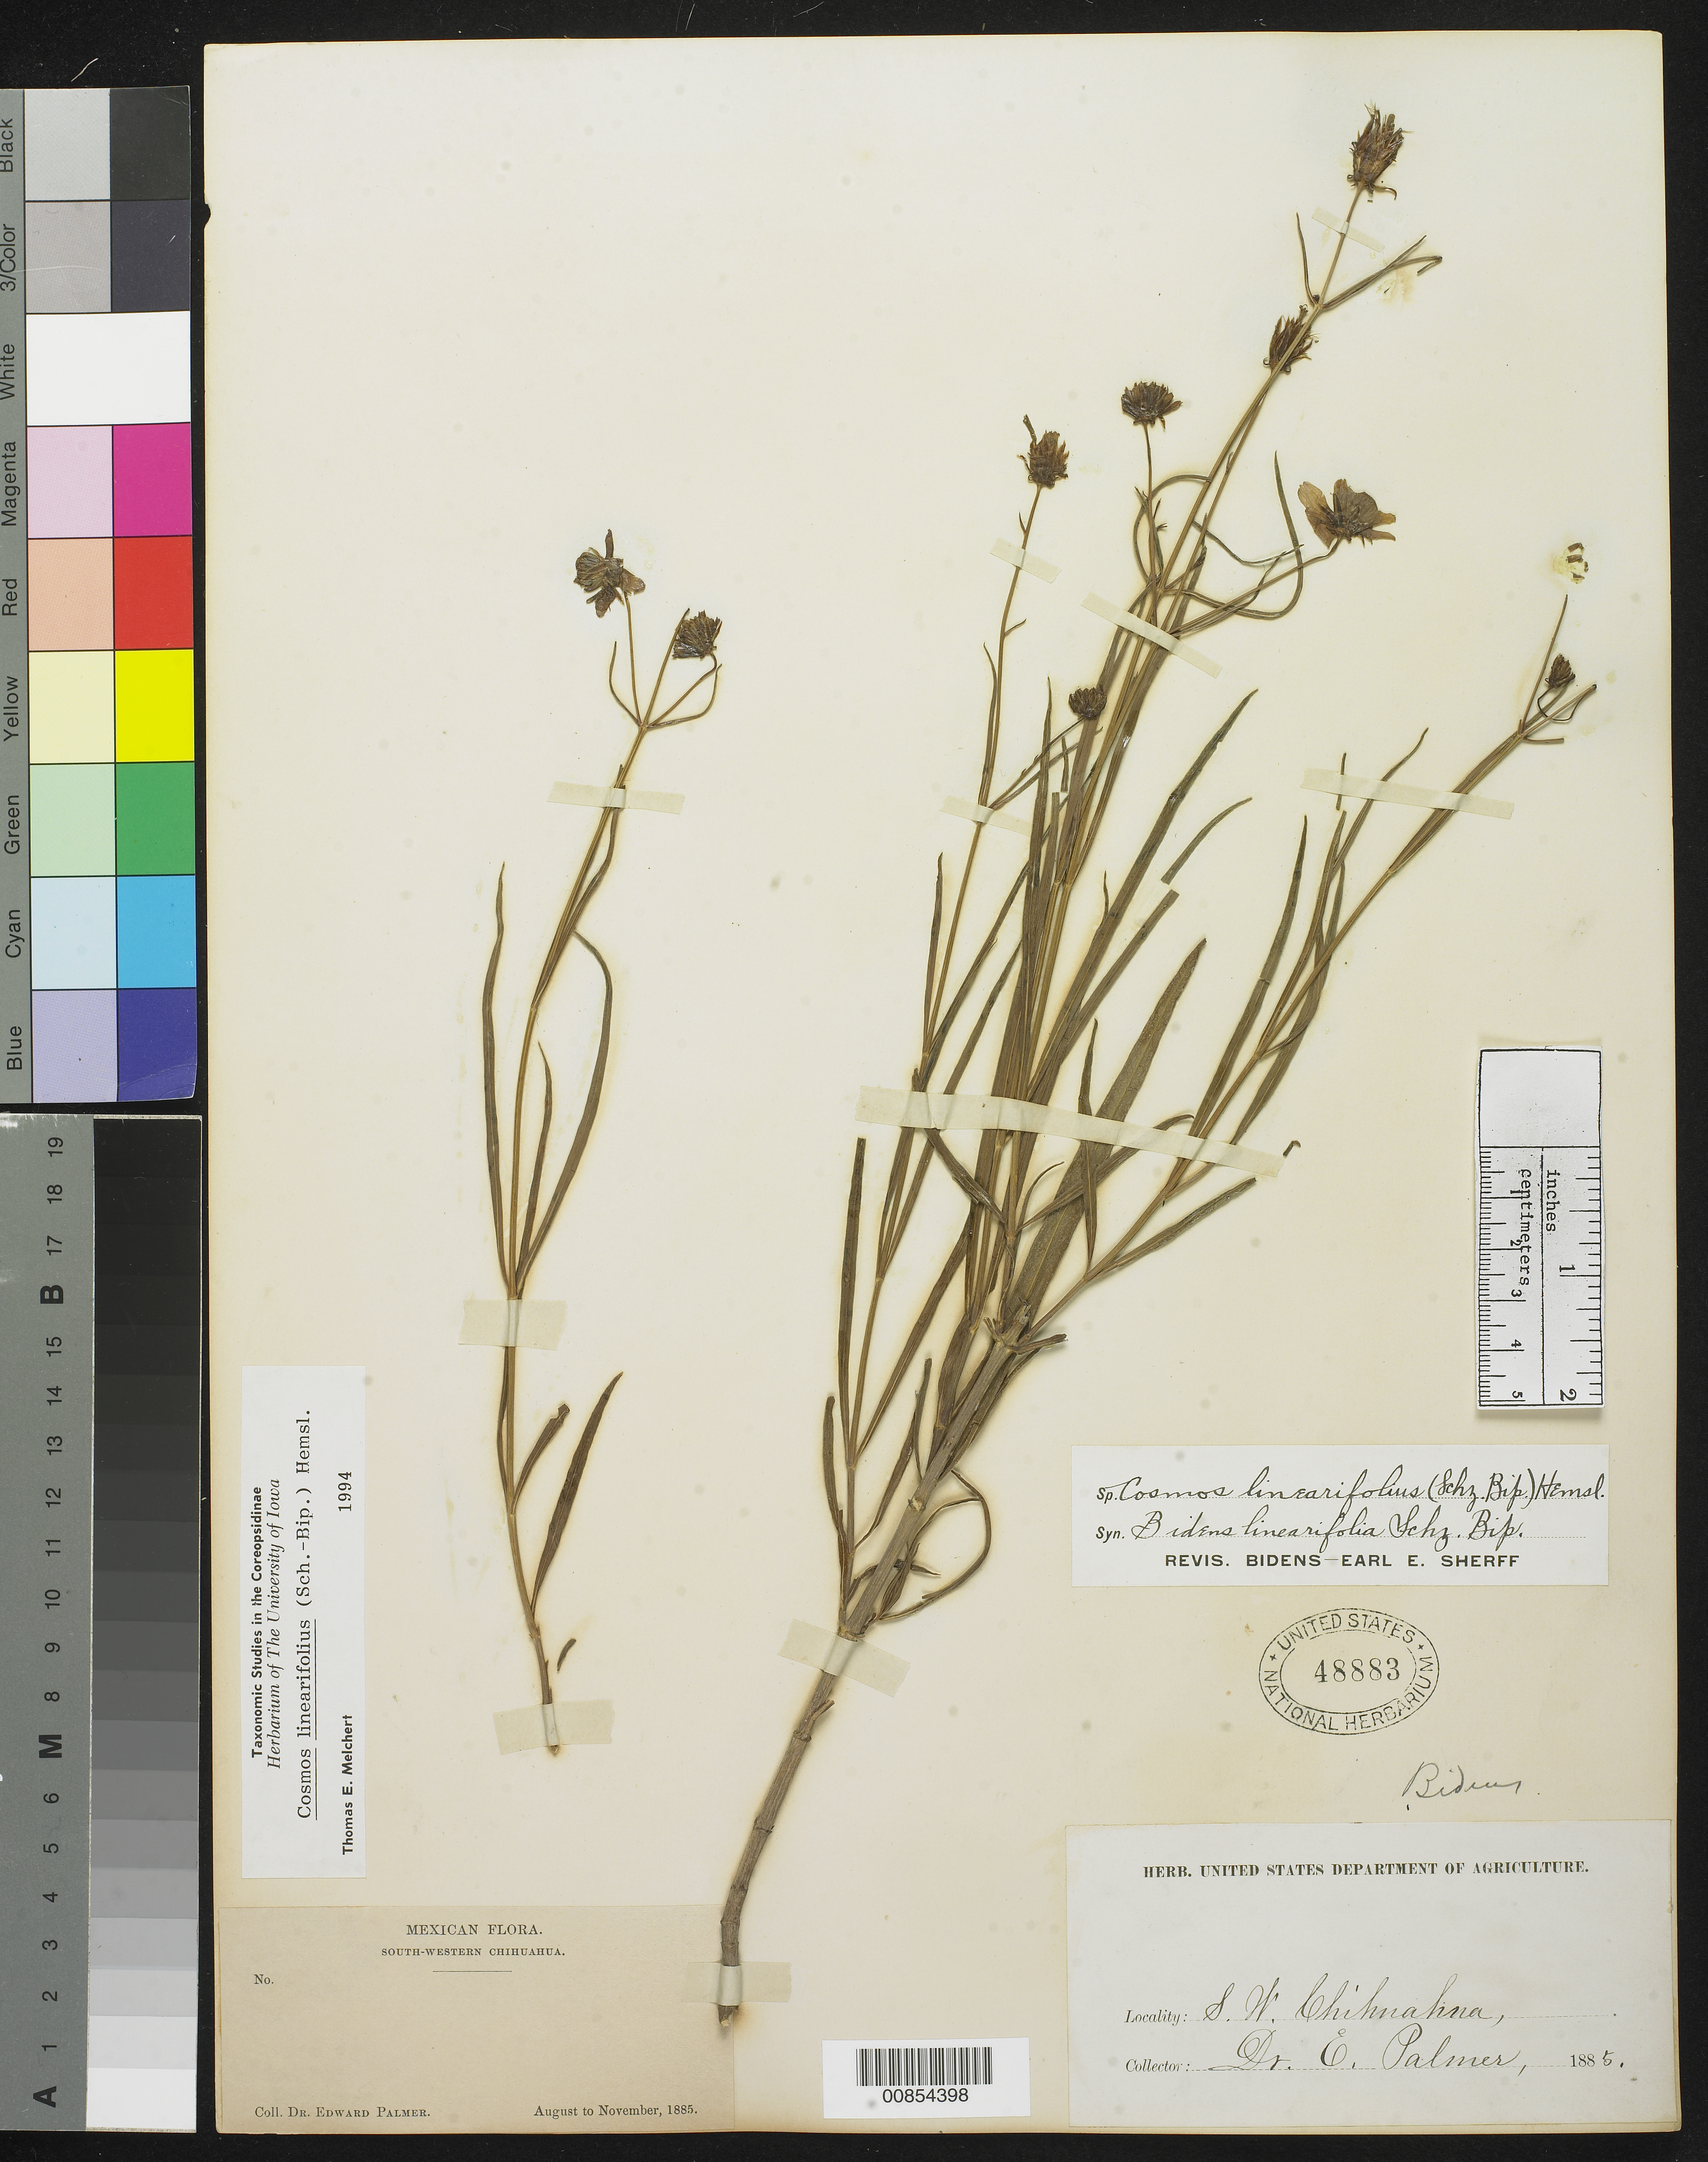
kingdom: Plantae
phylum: Tracheophyta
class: Magnoliopsida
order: Asterales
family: Asteraceae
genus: Cosmos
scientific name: Cosmos linearifolius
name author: (Sch. Bip.) Hemsl.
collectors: E. Palmer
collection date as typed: Aug 1885 to -- Nov 1885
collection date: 1885-08/1885-11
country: Mexico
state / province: Chihuahua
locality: South-Western Chihuahua.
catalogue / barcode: US 48883